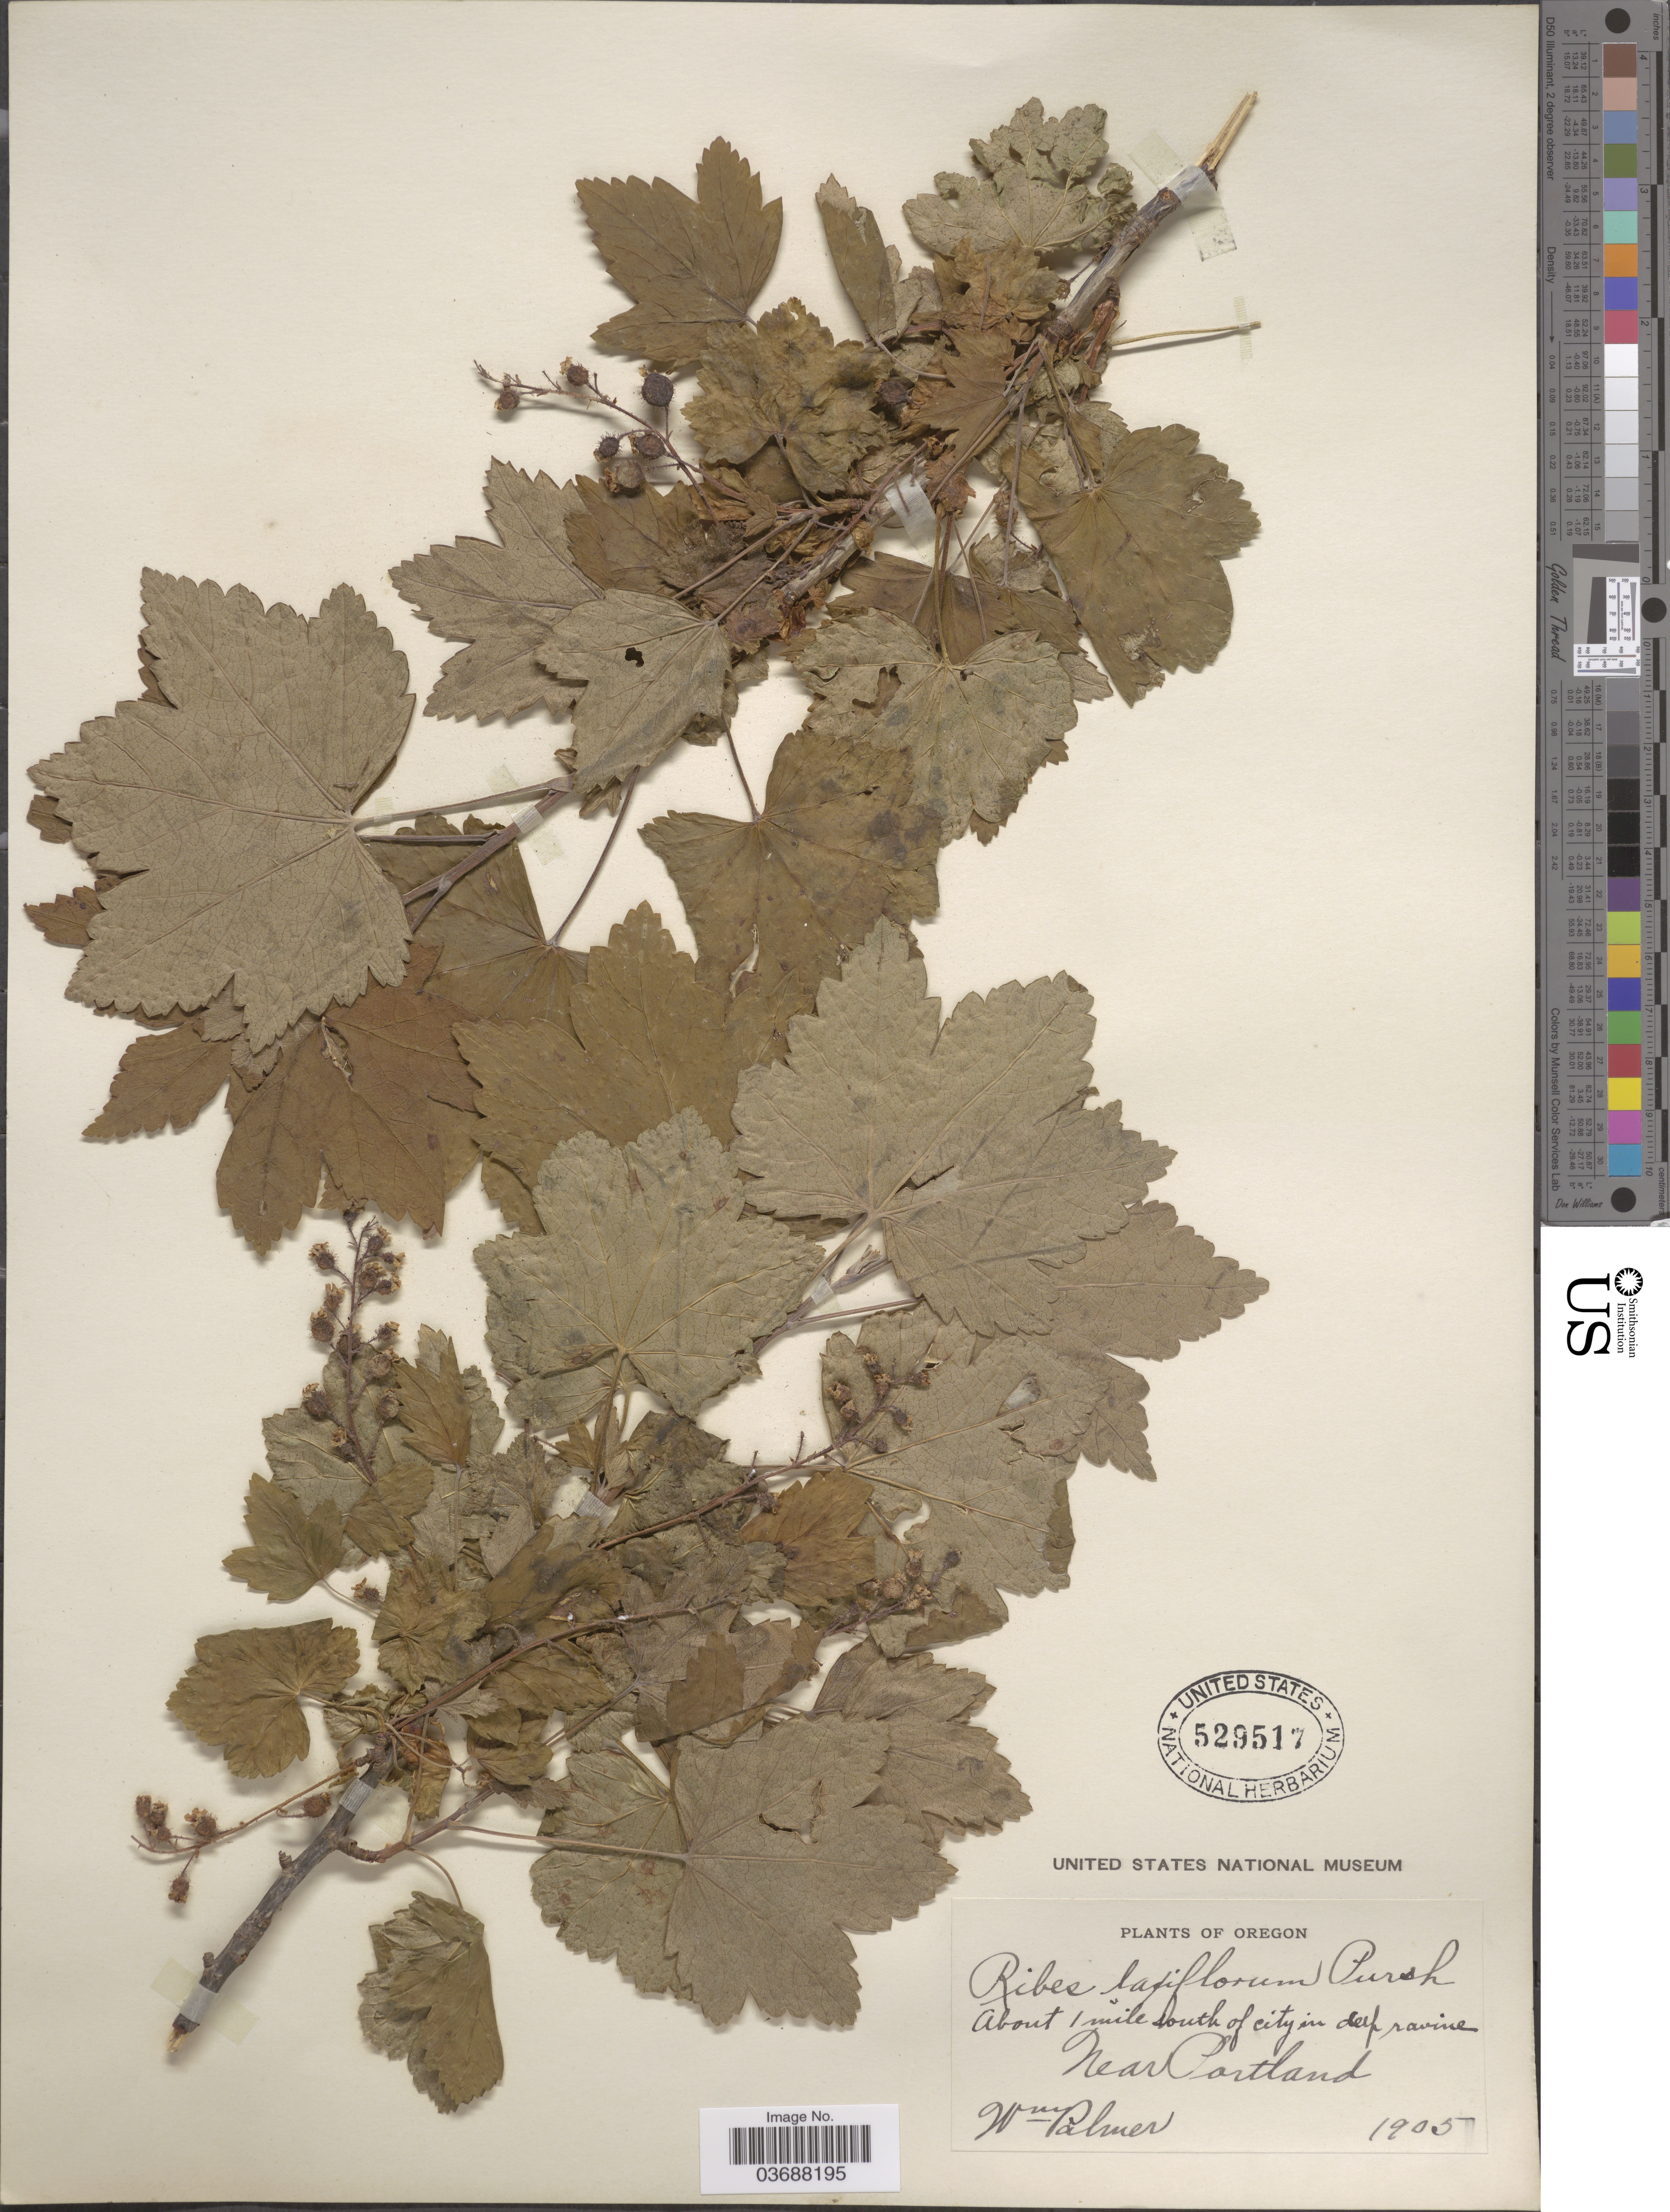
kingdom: Plantae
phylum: Tracheophyta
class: Magnoliopsida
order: Saxifragales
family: Grossulariaceae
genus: Ribes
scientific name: Ribes laxiflorum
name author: Pursh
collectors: W. Palmer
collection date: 1905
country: United States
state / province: Oregon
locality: About 1 mile south of city in deep ravine. Near Portland.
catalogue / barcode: US 529517